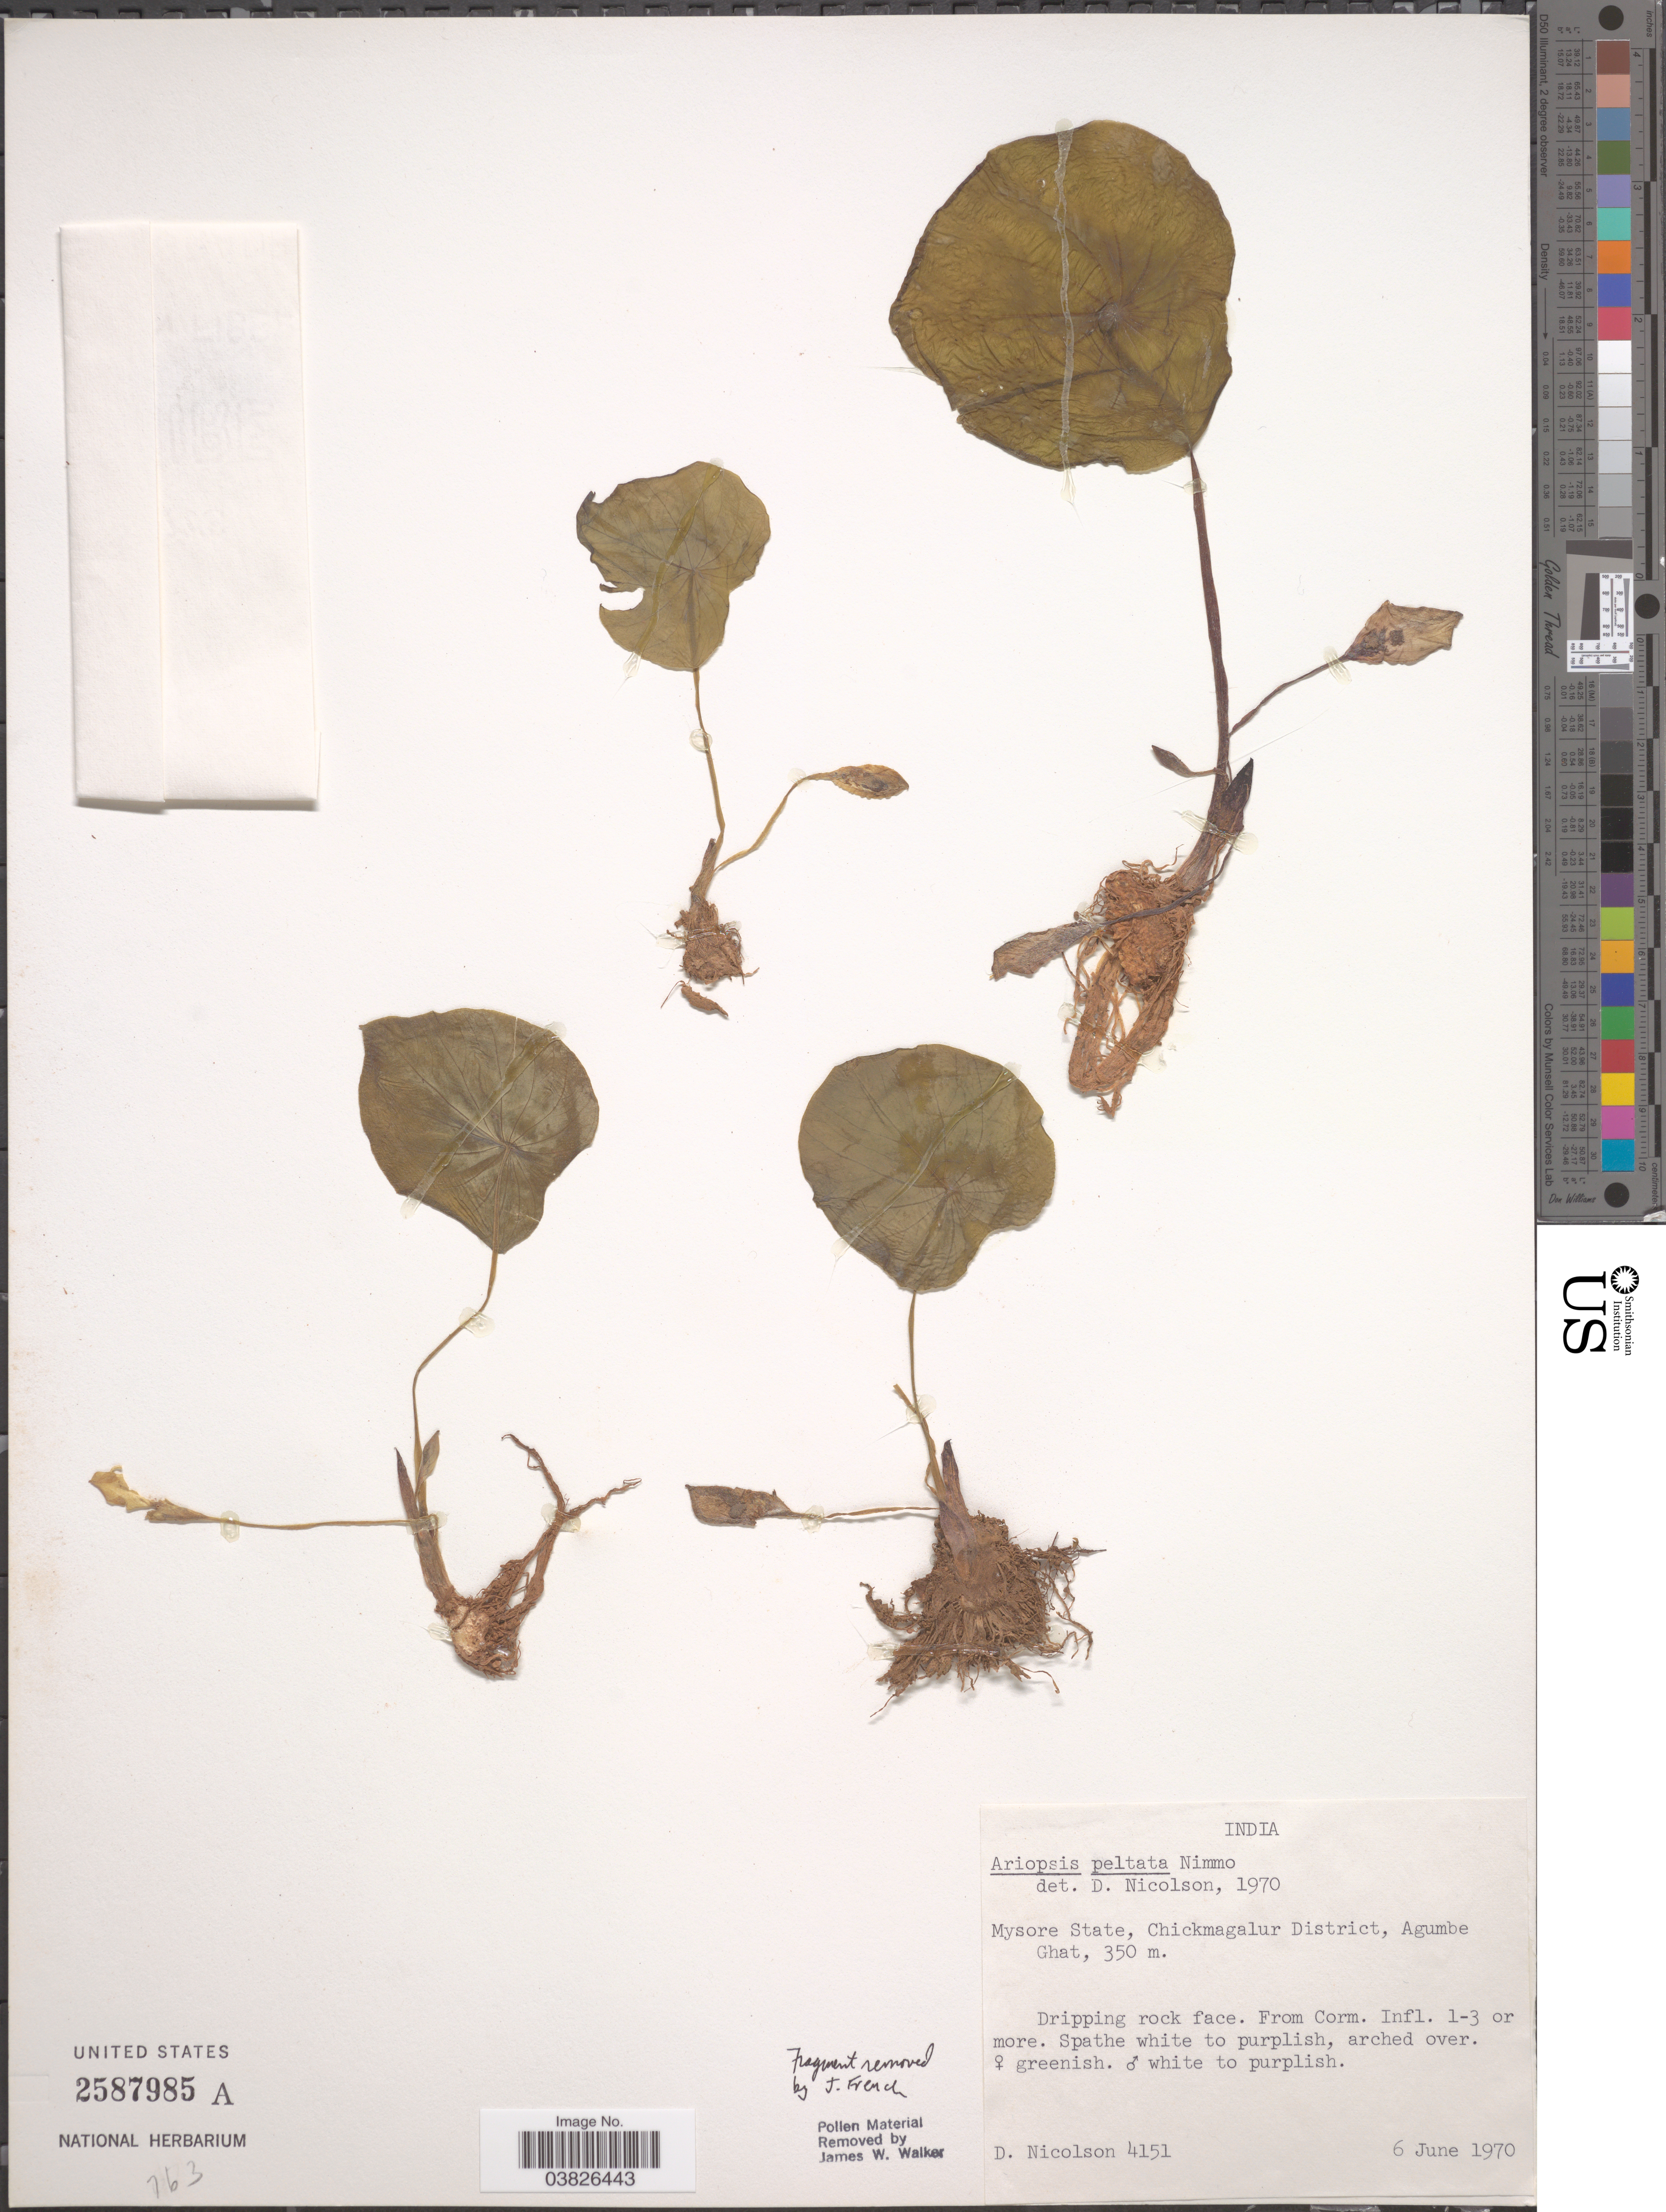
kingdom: Plantae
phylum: Tracheophyta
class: Liliopsida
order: Alismatales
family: Araceae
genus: Ariopsis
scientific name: Ariopsis peltata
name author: Nimmo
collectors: D. H. Nicolson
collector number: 4151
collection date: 1970-06-06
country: India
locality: Mysore State, Chickmagalur District, Agumbe Ghat.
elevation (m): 350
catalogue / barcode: US 2587985A